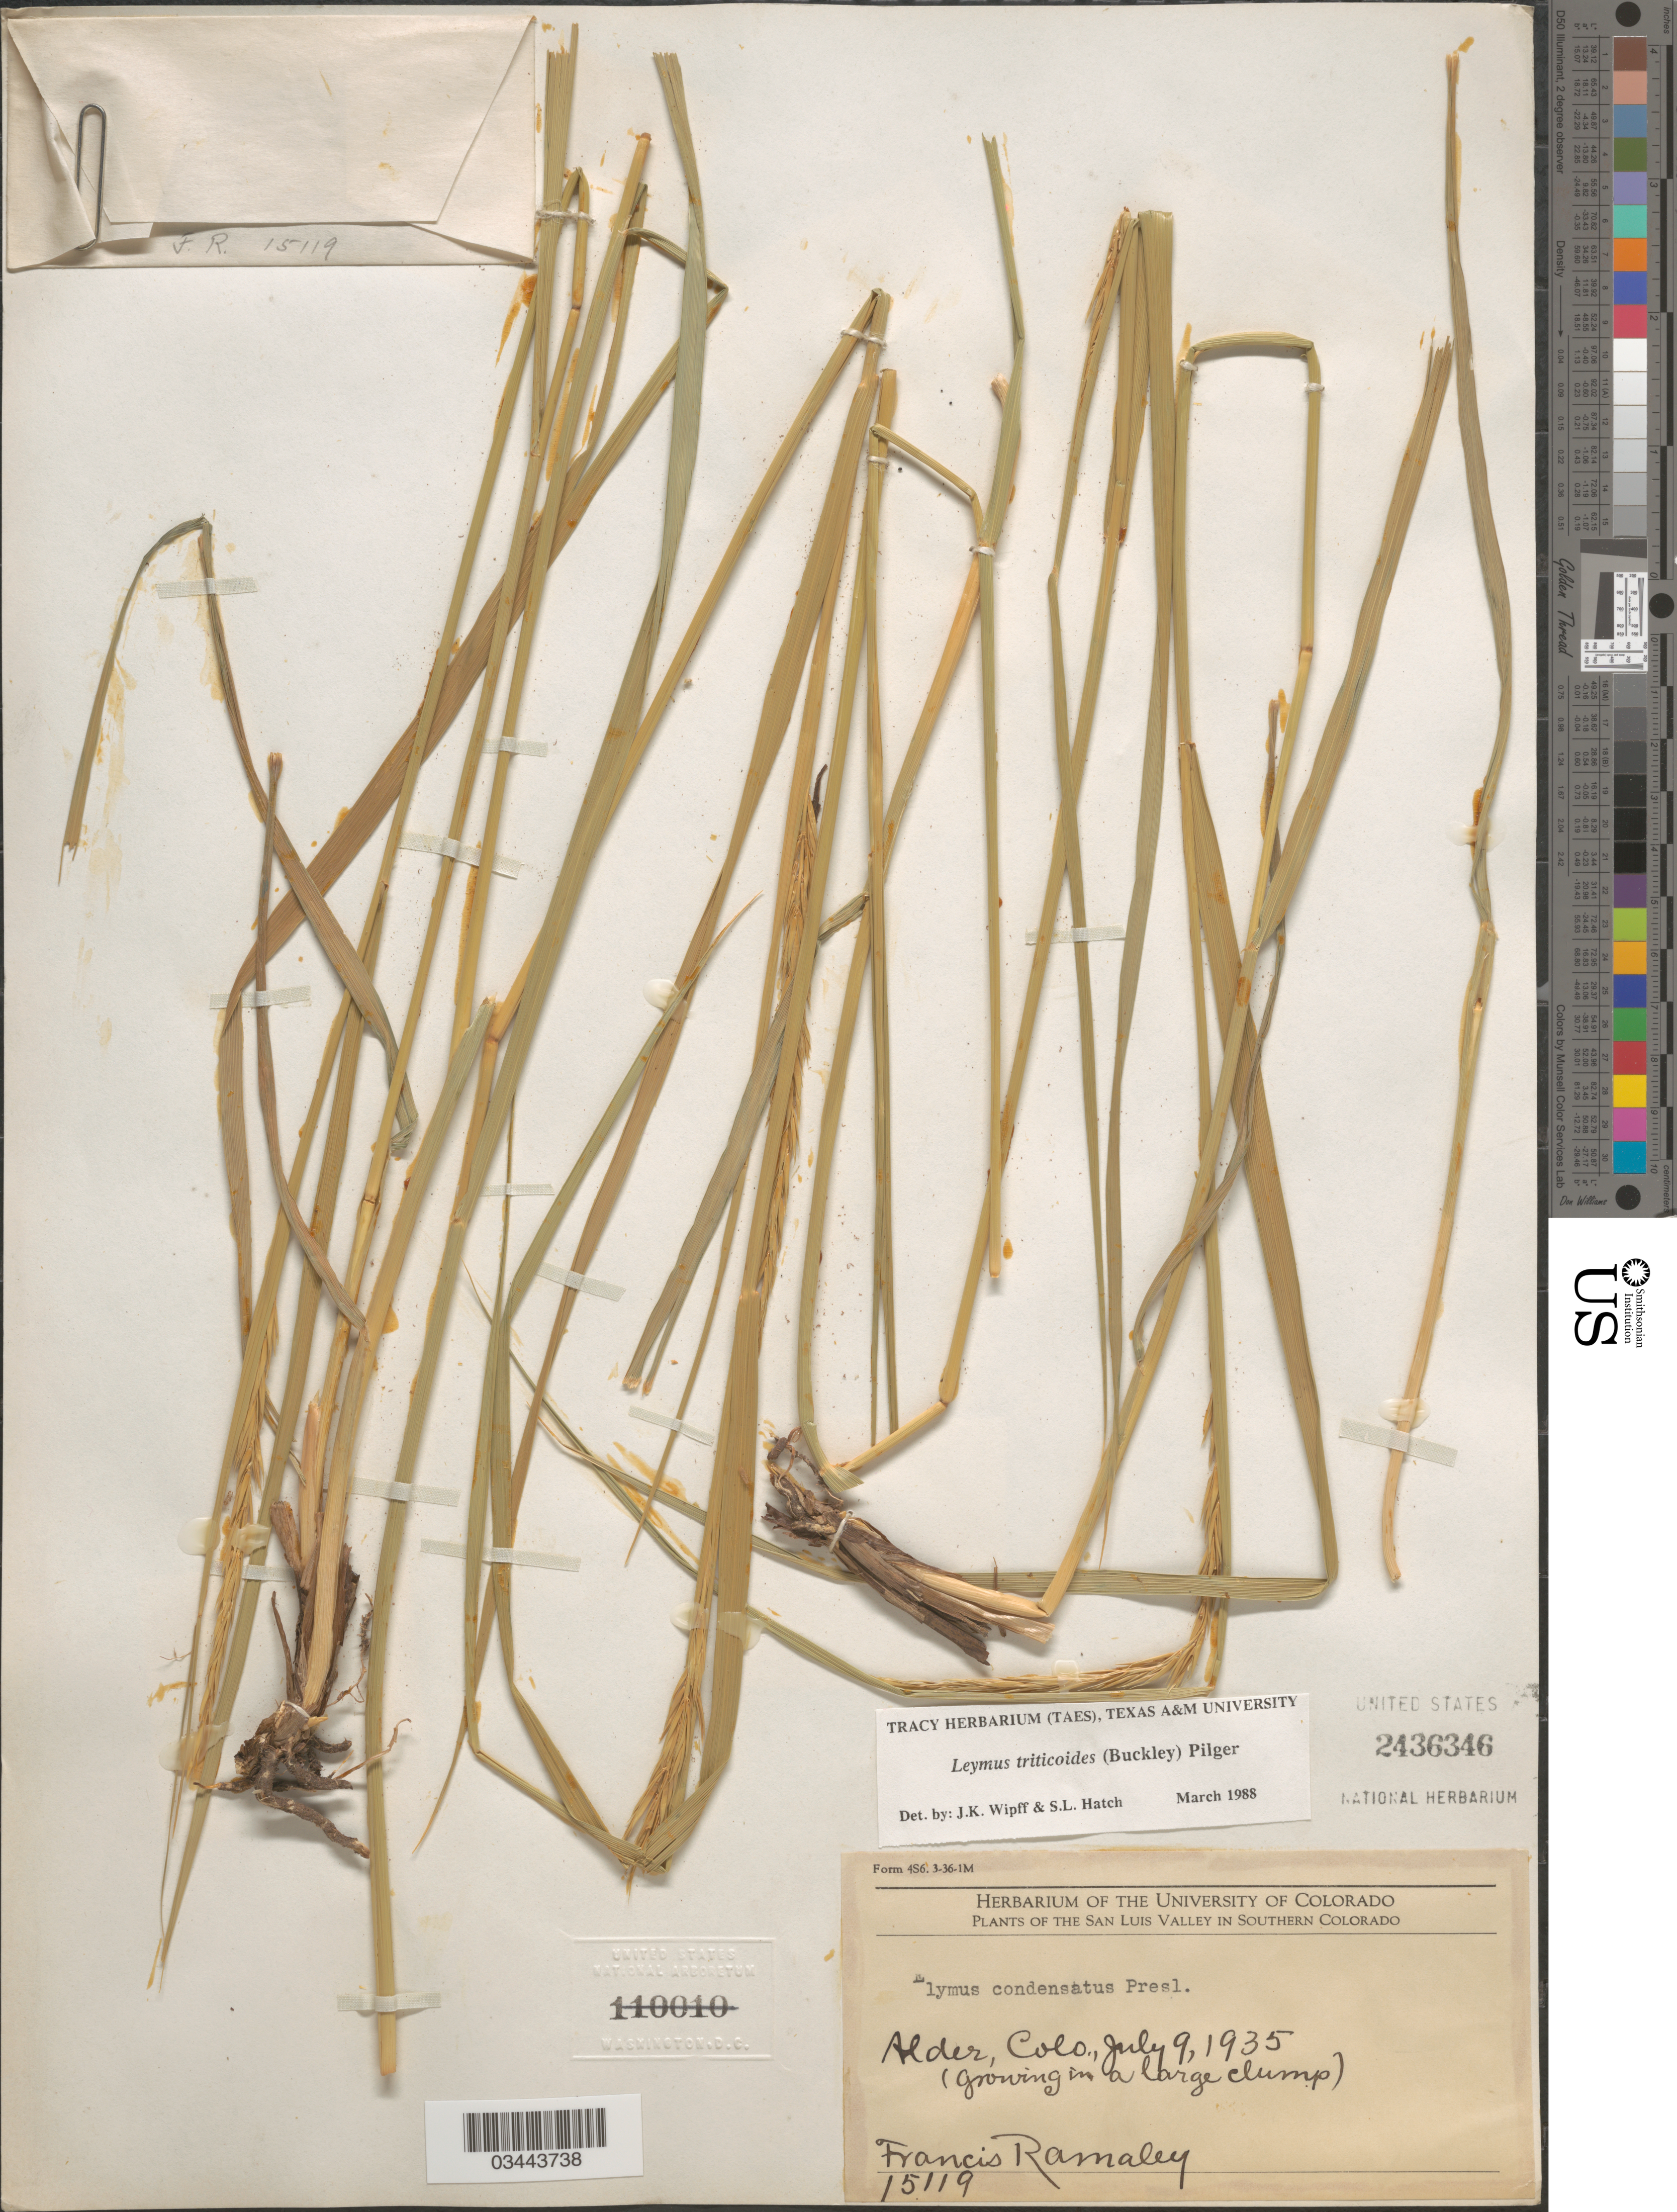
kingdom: Plantae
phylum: Tracheophyta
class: Liliopsida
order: Poales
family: Poaceae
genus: Leymus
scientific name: Leymus triticoides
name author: (Buckley) Pilg.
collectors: F. Ramaley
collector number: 15119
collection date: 1935-07-09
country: United States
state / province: Colorado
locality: The San Luis Valley in Southern Colorado. Alder. (Growing in a large clump).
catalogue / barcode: US 2436346